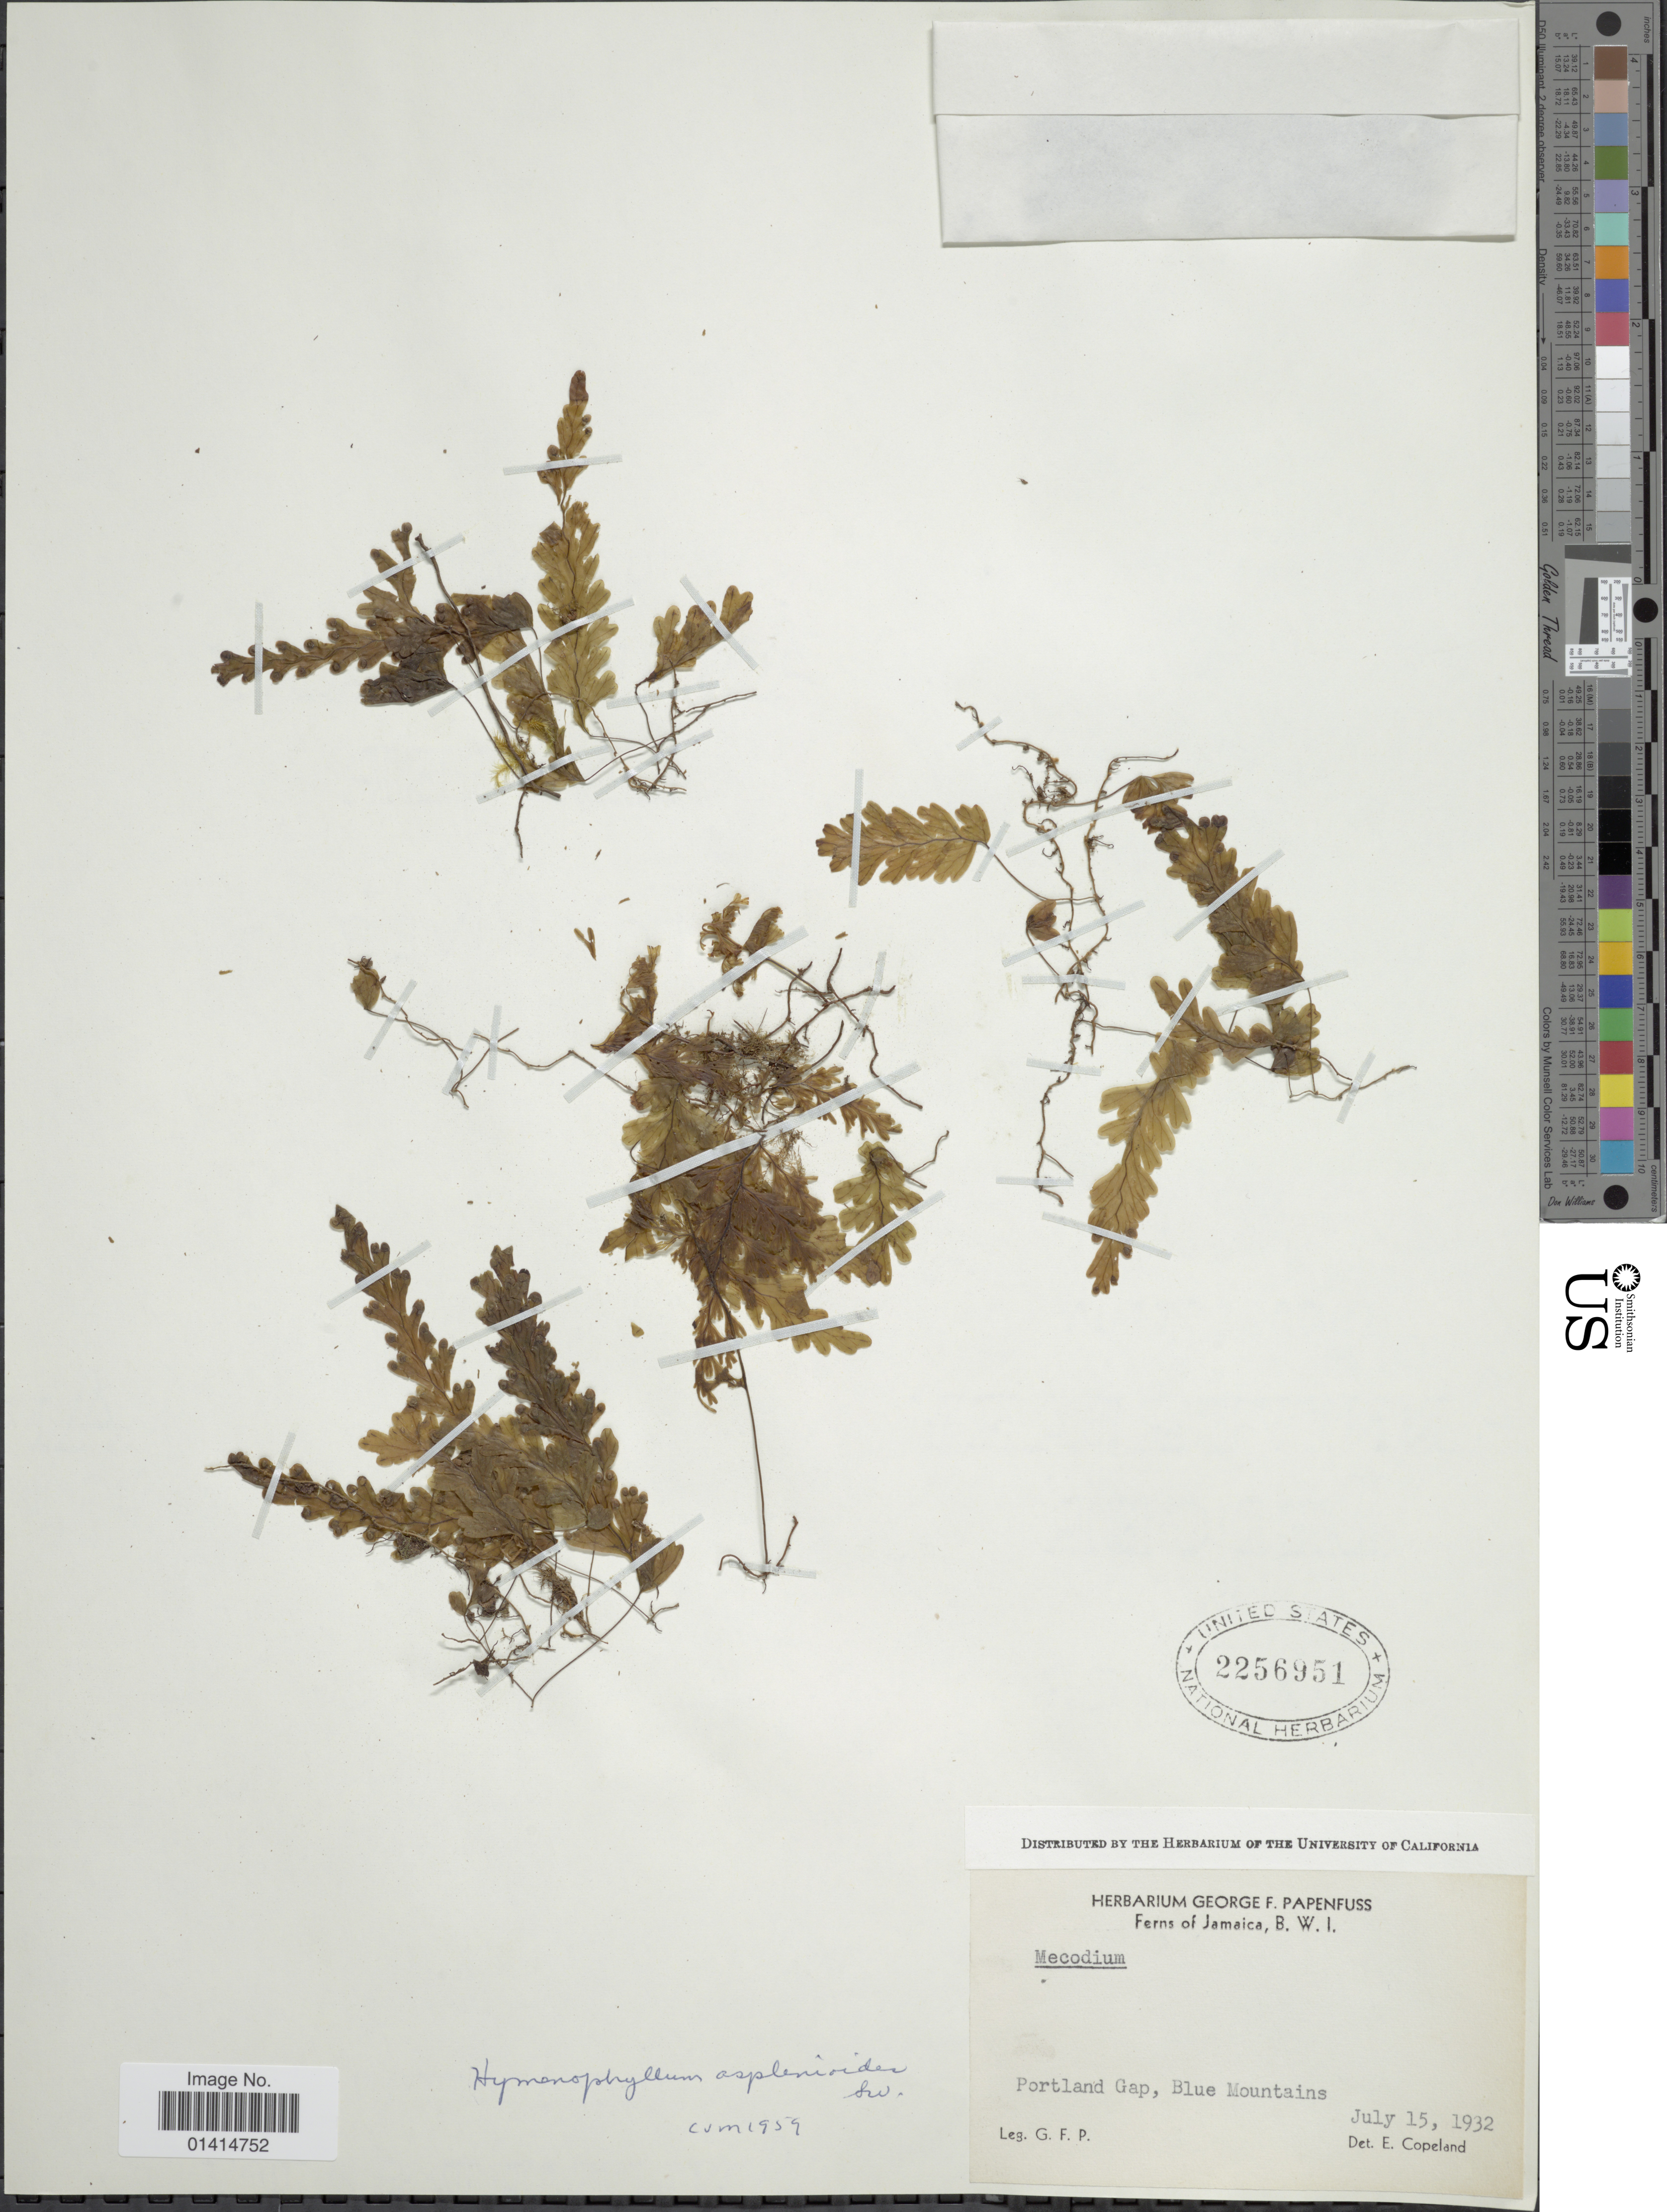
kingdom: Plantae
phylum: Tracheophyta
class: Polypodiopsida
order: Hymenophyllales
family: Hymenophyllaceae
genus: Hymenophyllum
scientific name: Hymenophyllum asplenioides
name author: (Sw.) Sw.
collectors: G. Papenfuss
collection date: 1932-07-15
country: Jamaica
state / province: Portland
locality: B.W.I. Portland Gap, Blue Mountains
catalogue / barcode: US 2256951